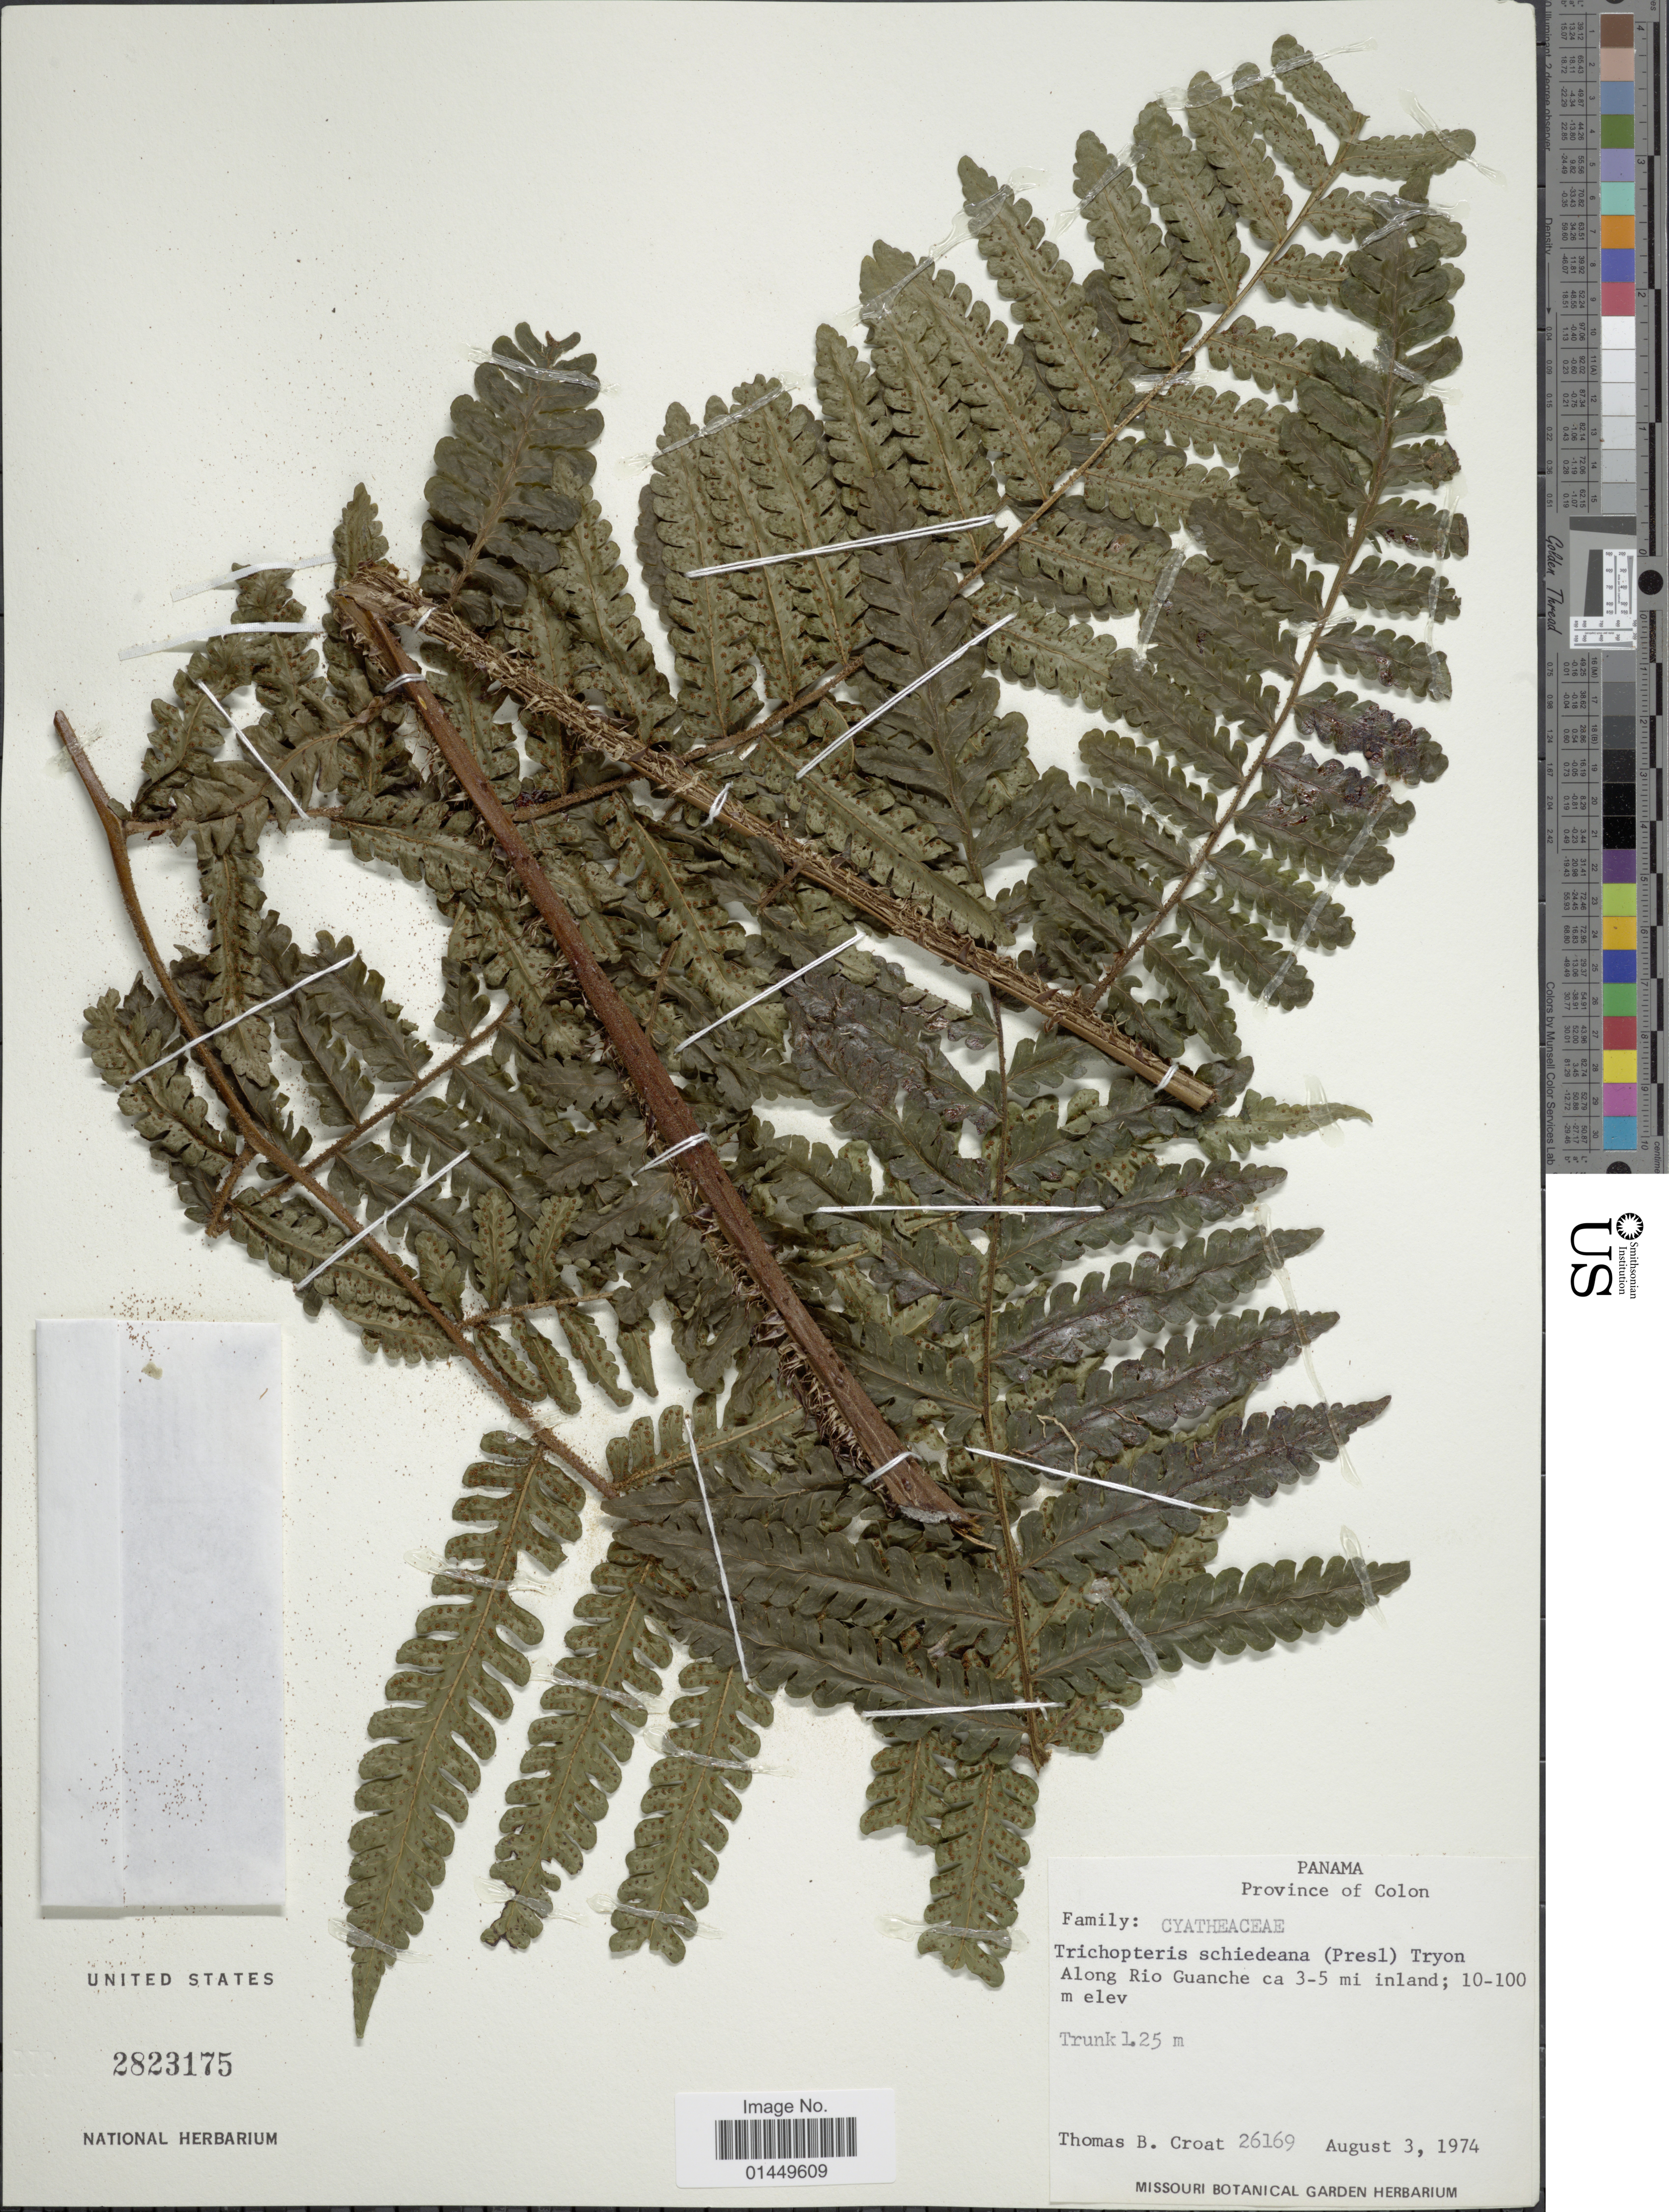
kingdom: Plantae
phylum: Tracheophyta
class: Polypodiopsida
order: Cyatheales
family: Cyatheaceae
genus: Cyathea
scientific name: Cyathea schiedeana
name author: (C. Presl) Domin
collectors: T. B. Croat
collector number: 26169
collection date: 1974-08-03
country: Panama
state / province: Colón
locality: Province of Colon, Along Rio Guanche 3-5 mi inland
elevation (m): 10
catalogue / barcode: US 2823175